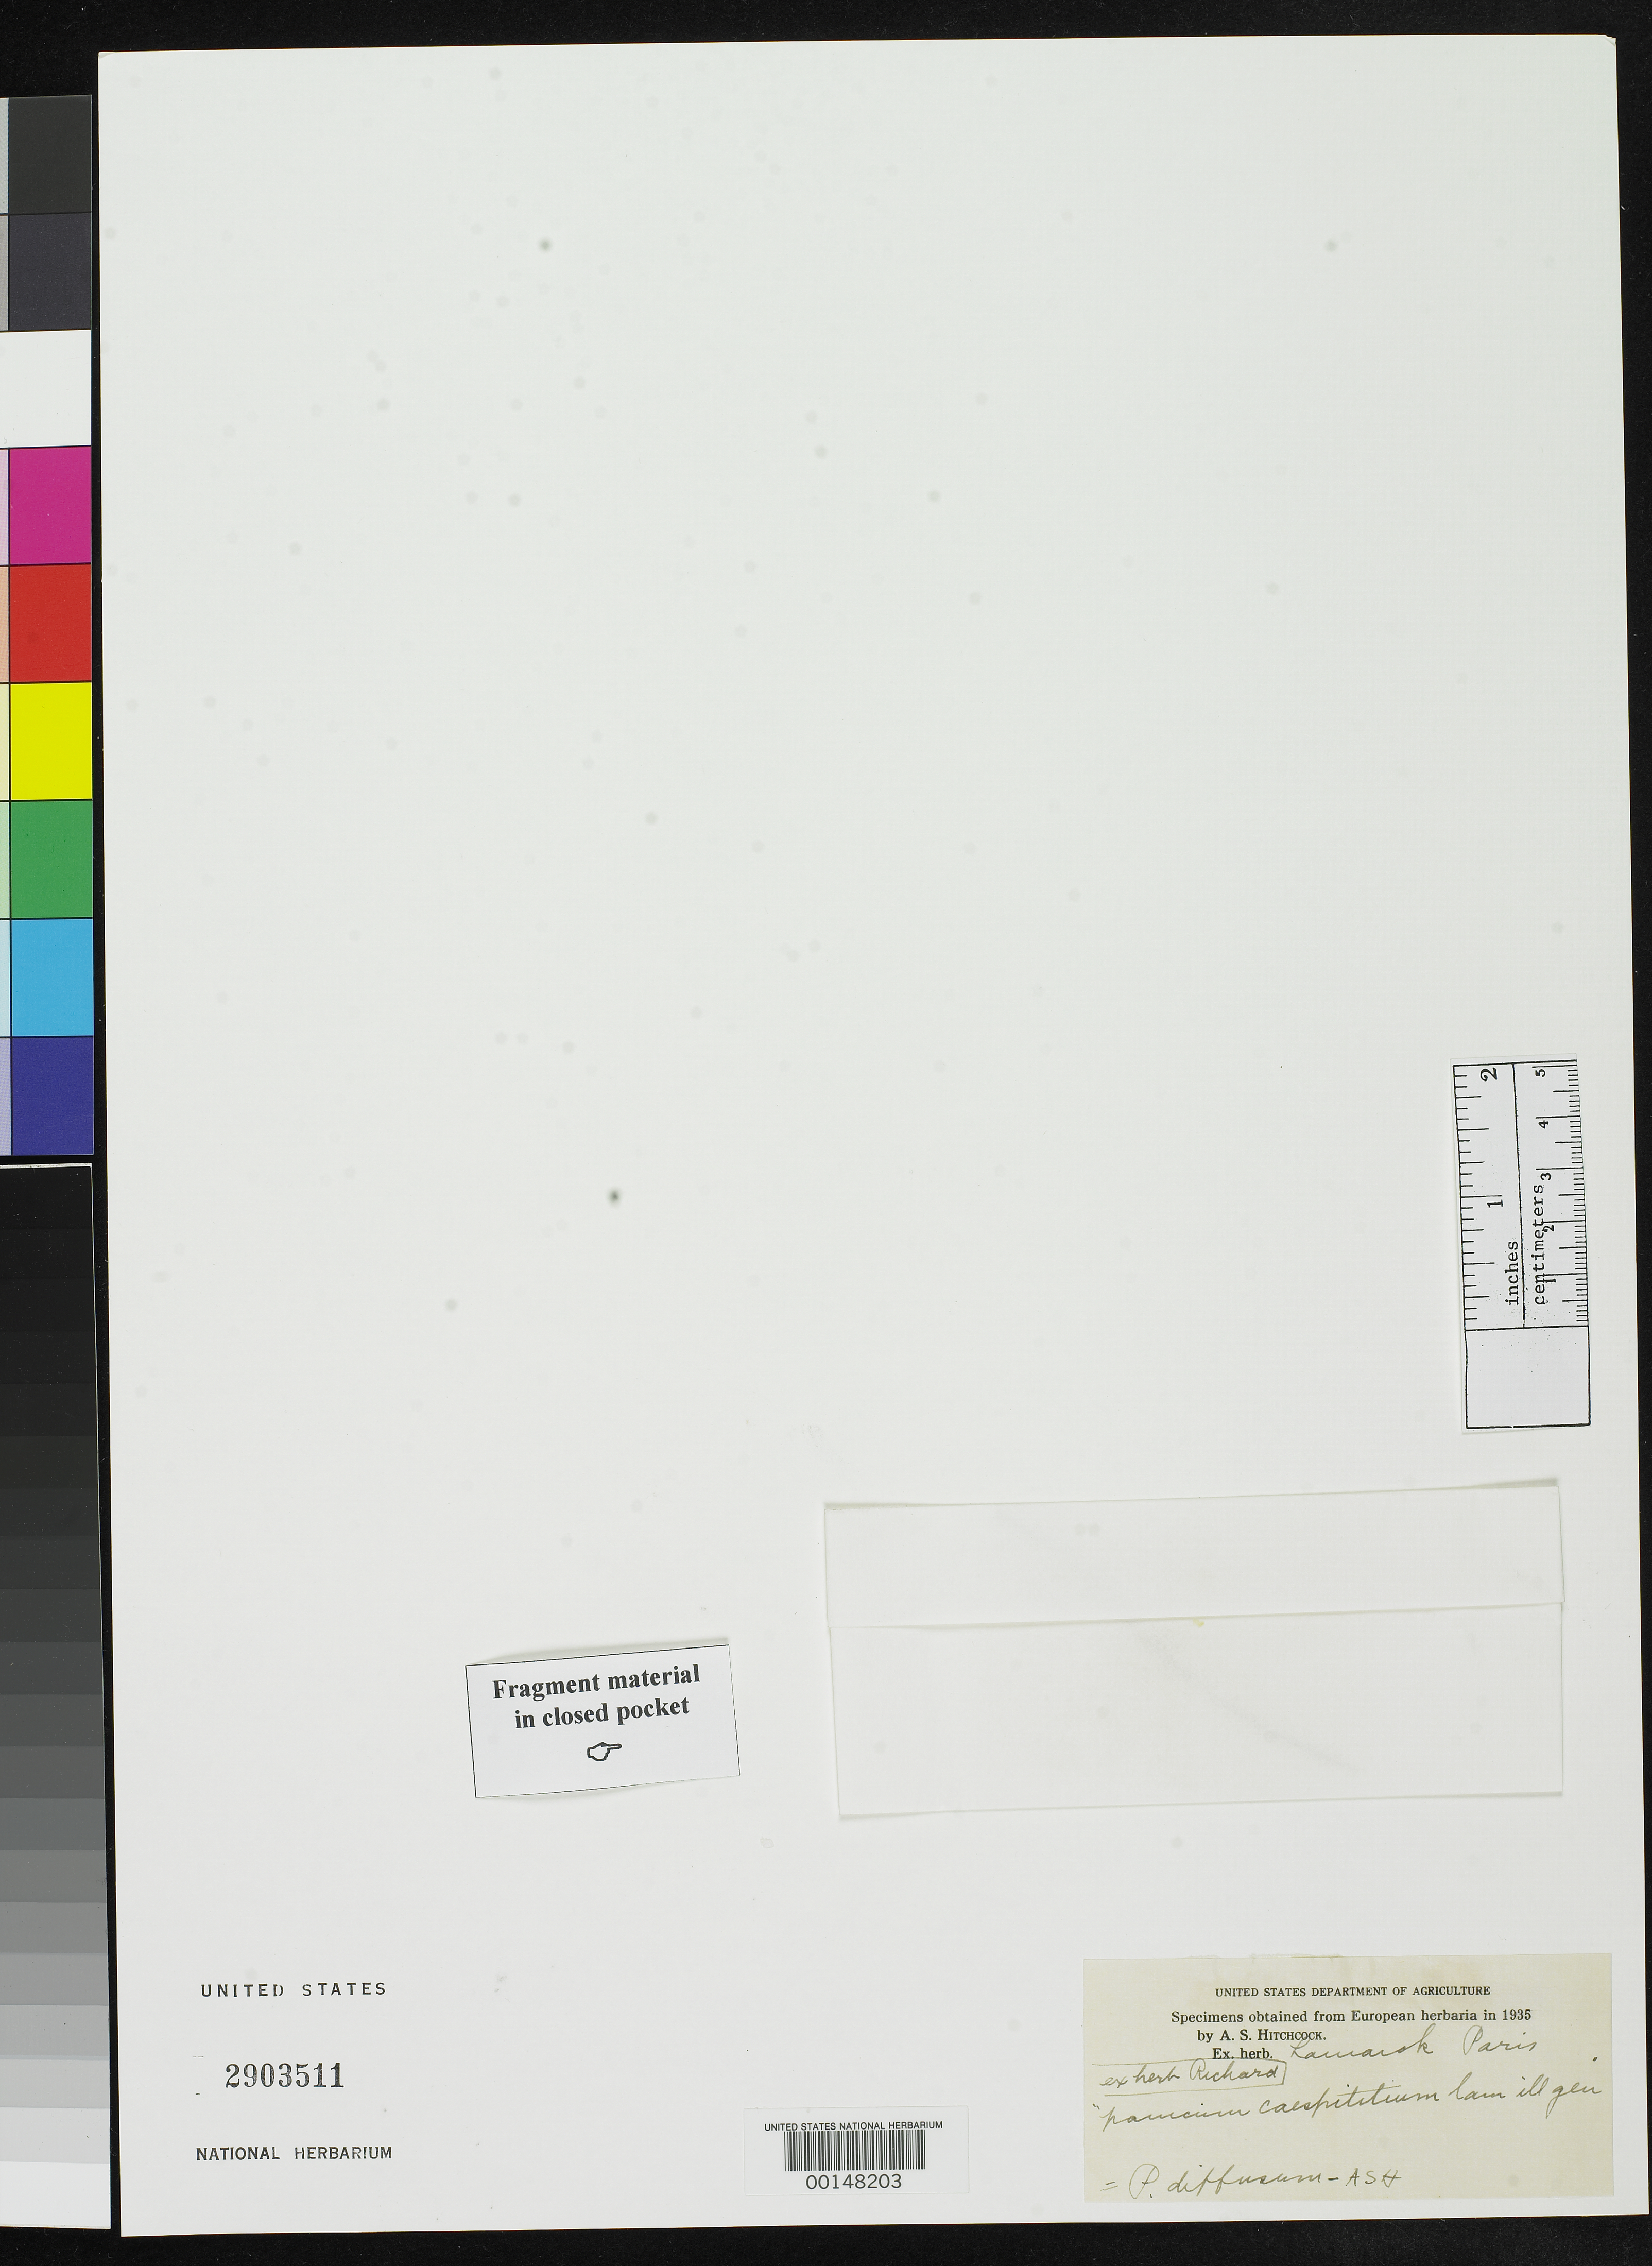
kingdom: Plantae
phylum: Tracheophyta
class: Liliopsida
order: Poales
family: Poaceae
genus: Panicum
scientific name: Panicum caespititium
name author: Lam.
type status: Type Fragment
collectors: L. C. M. Richard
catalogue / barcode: US 2903511